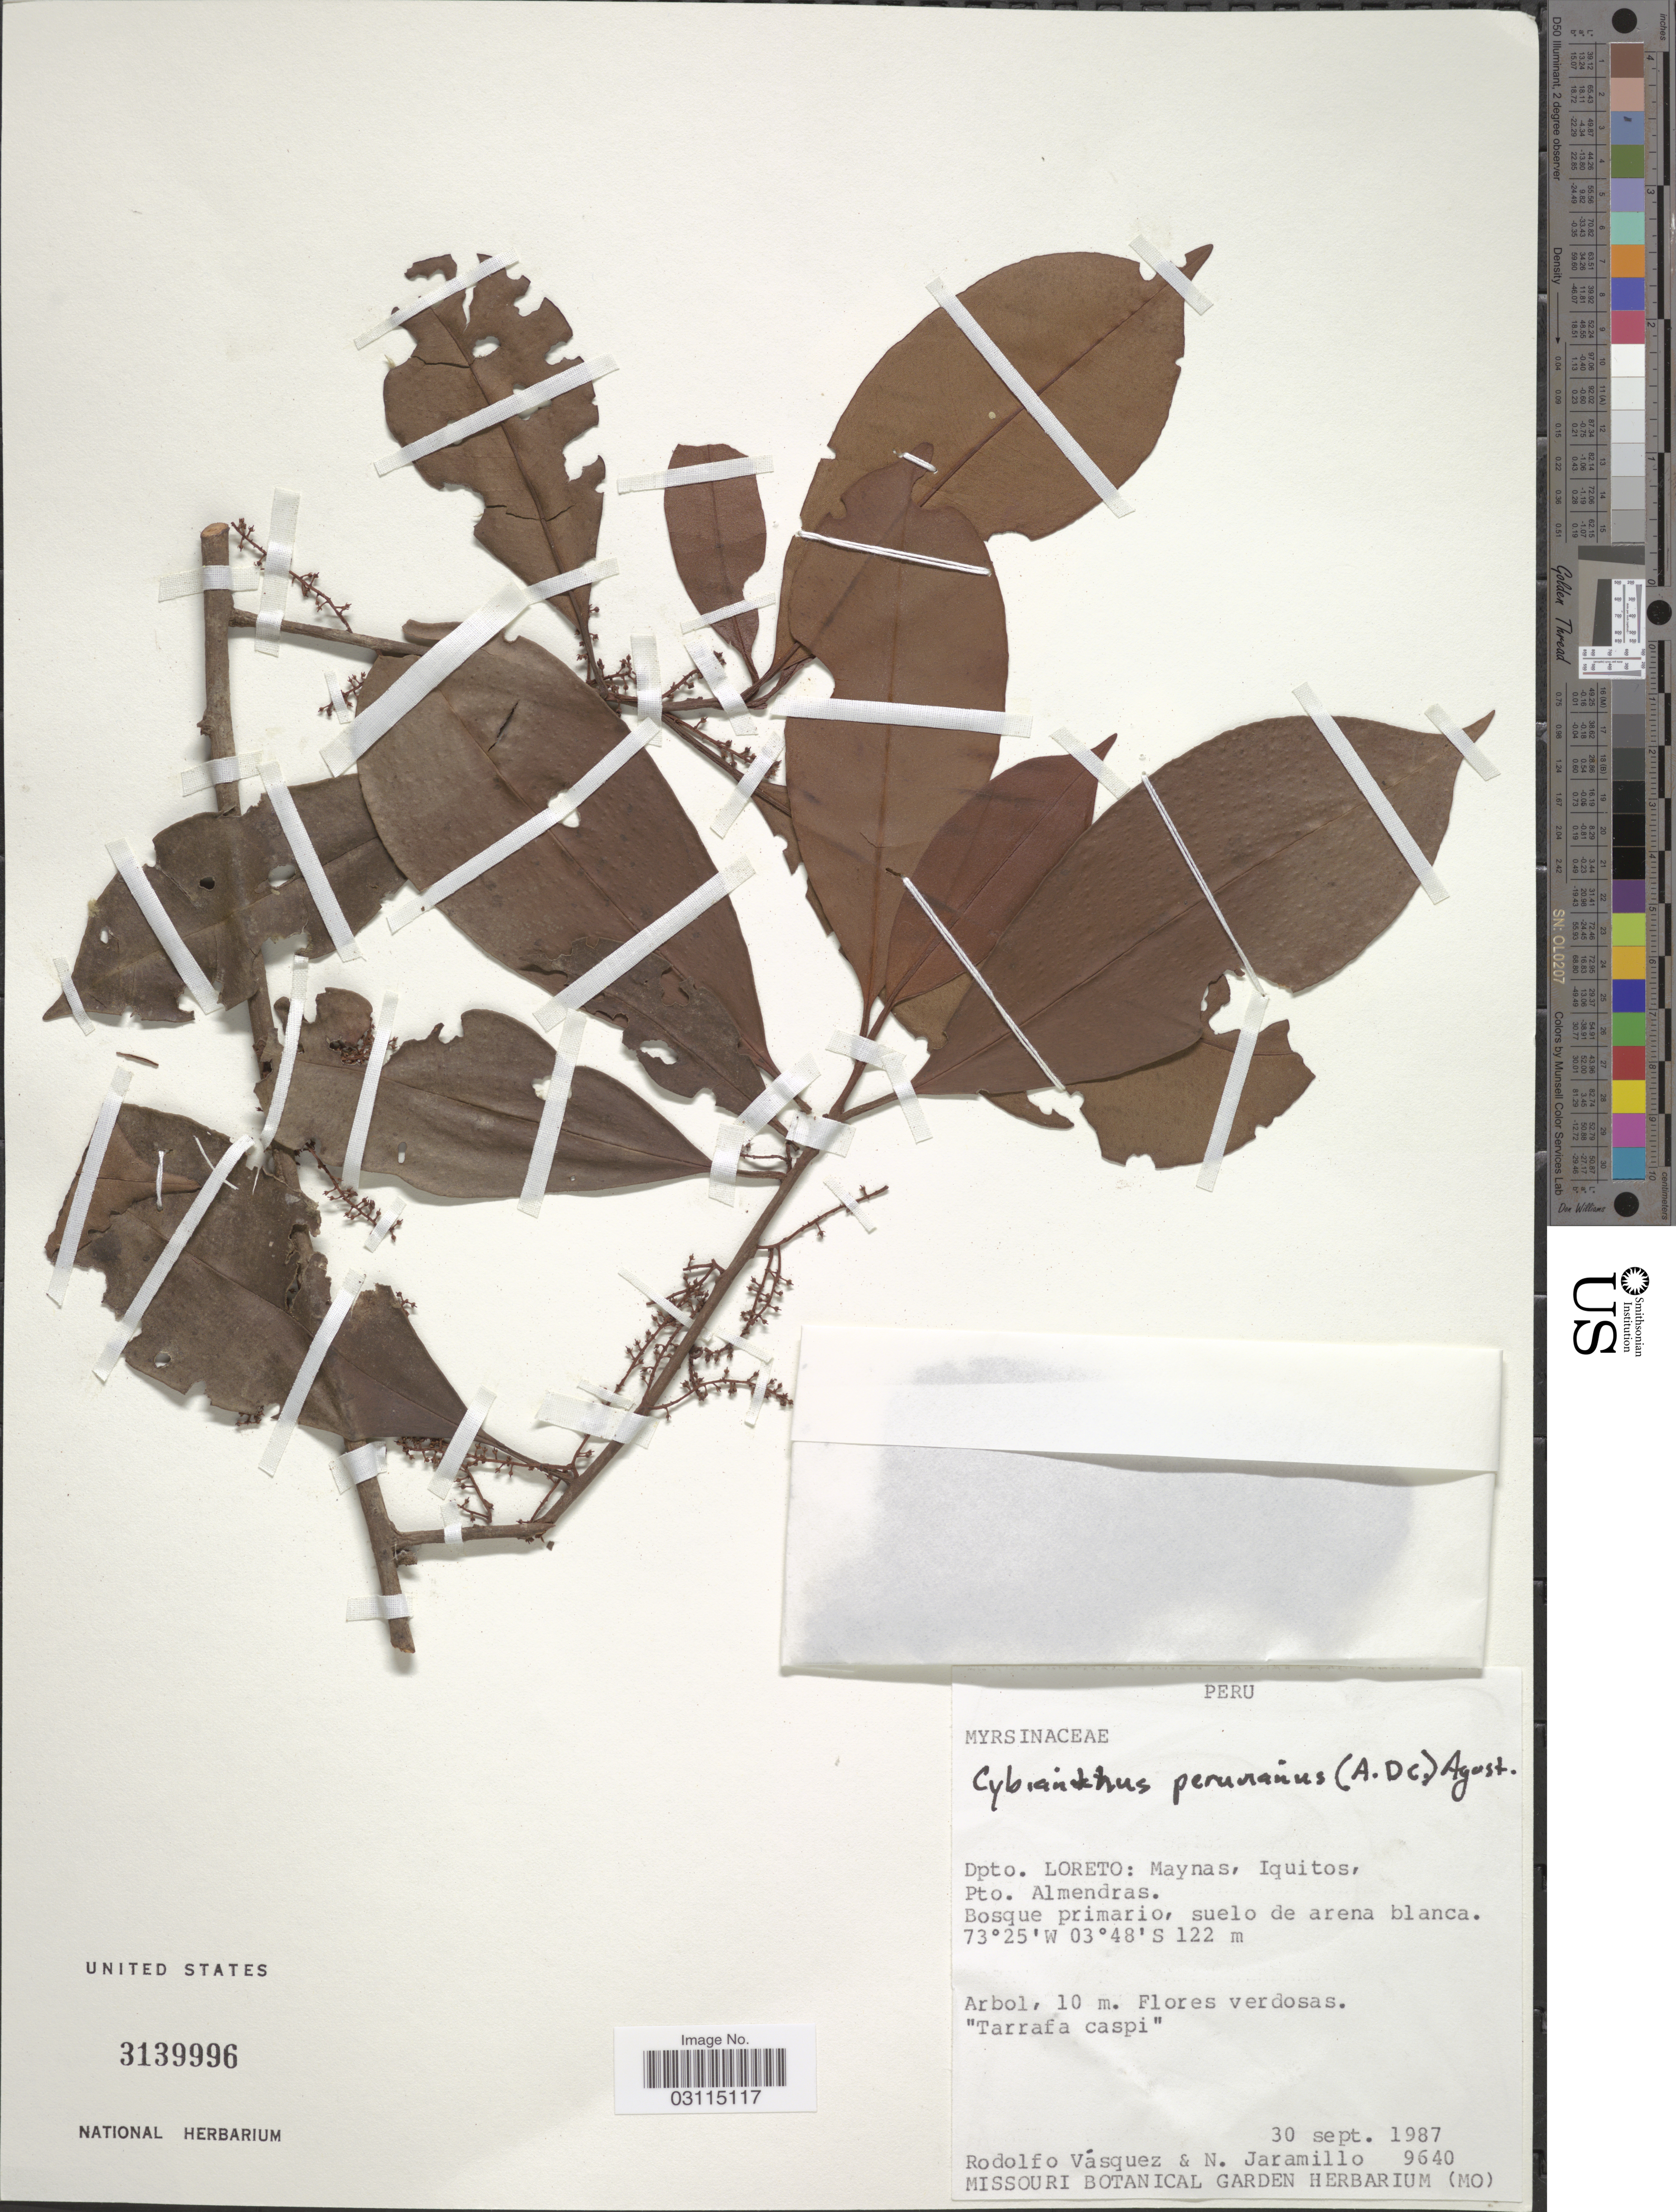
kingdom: Plantae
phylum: Tracheophyta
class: Magnoliopsida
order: Ericales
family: Primulaceae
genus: Cybianthus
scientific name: Cybianthus peruvianus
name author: (A. DC.) Miq.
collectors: R. Vásquez & N. Jaramillo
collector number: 9640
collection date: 1987-09-30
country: Peru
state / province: Loreto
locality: Dpto. Loreto: Maynas, Iquitos, Pto. Almendras.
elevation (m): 122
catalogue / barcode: US 3139996